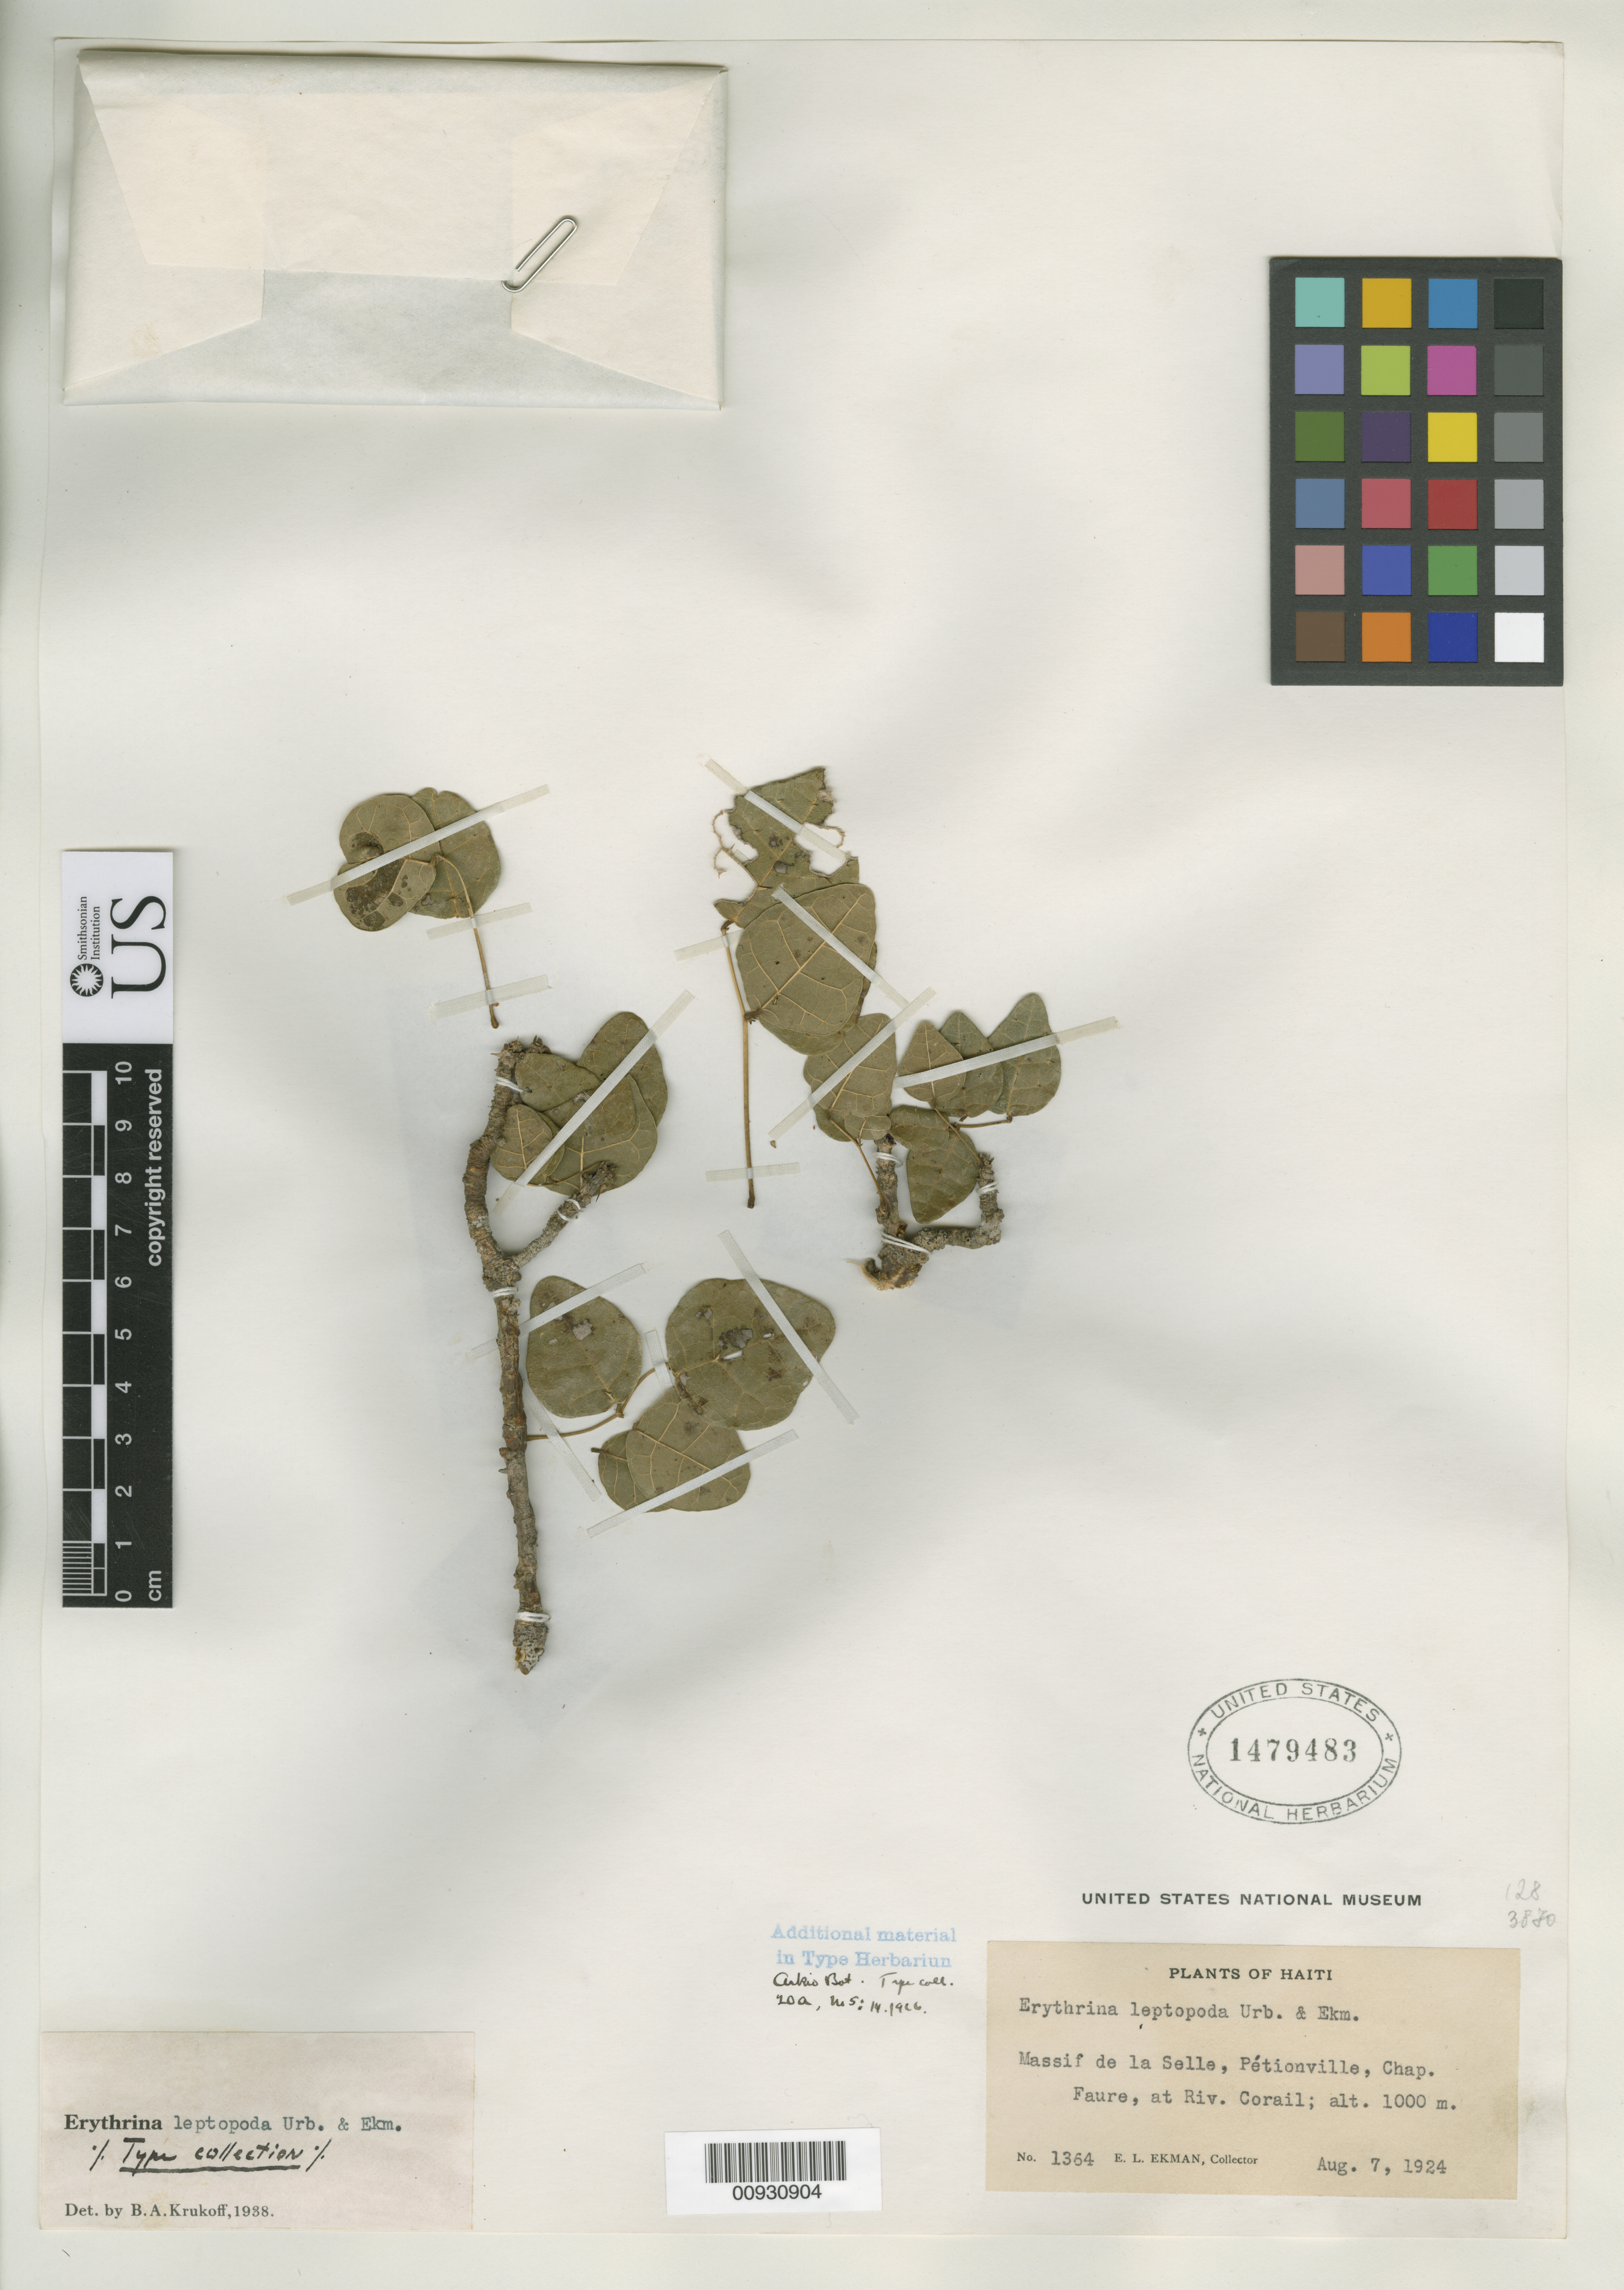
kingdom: Plantae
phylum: Tracheophyta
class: Magnoliopsida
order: Fabales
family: Fabaceae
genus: Erythrina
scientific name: Erythrina leptopoda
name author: Urb. & Ekman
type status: Isotype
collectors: E. L. Ekman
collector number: H 1364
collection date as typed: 07 Aug 1924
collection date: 1924-08-07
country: Haiti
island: Hispaniola Island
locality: Massif de La Selle, Pétionville, Chap. Faure, at Riv. Corail.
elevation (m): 1000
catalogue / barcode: US 1479483